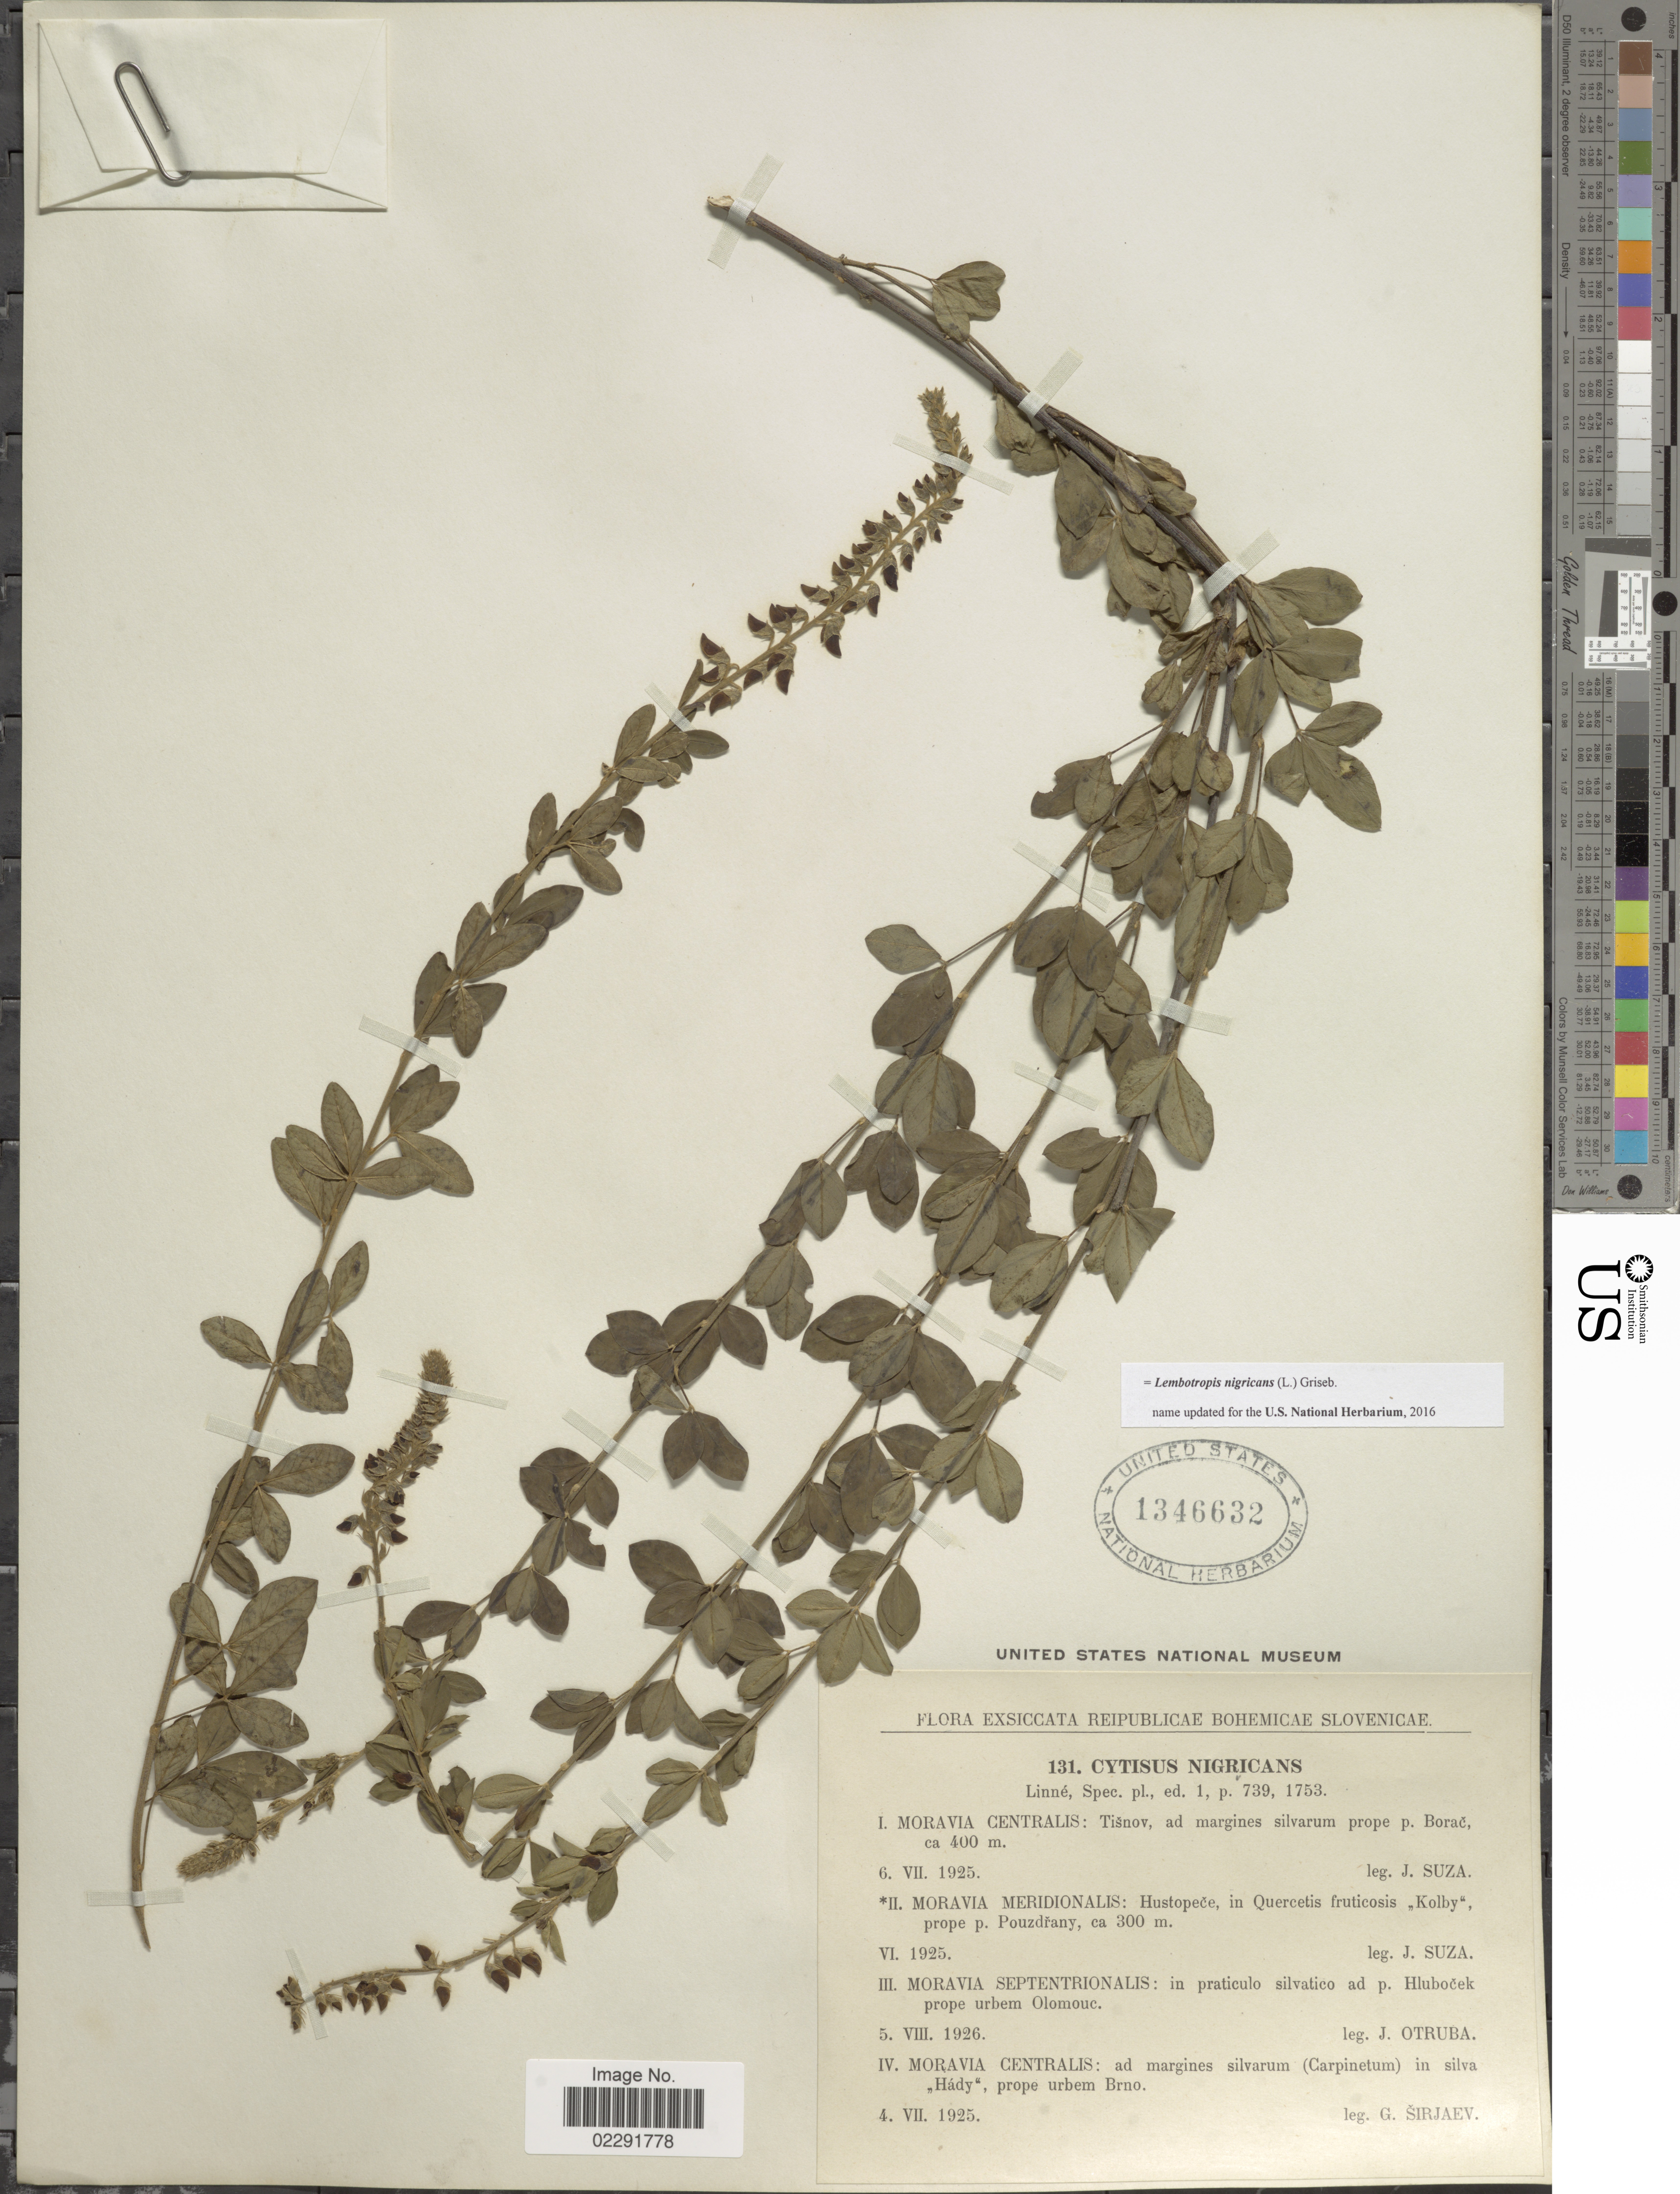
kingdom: Plantae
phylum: Tracheophyta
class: Magnoliopsida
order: Fabales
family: Fabaceae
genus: Lembotropis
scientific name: Lembotropis nigricans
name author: (L.) Griseb.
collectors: J. Suza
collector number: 131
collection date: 1925-06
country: Czechia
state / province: Moravian-Silesian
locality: Moravia meridionalis: Hustopec, in Quercetis fruticosis "Kolby", prope p. Pouzdrany.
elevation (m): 300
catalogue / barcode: US 1346632